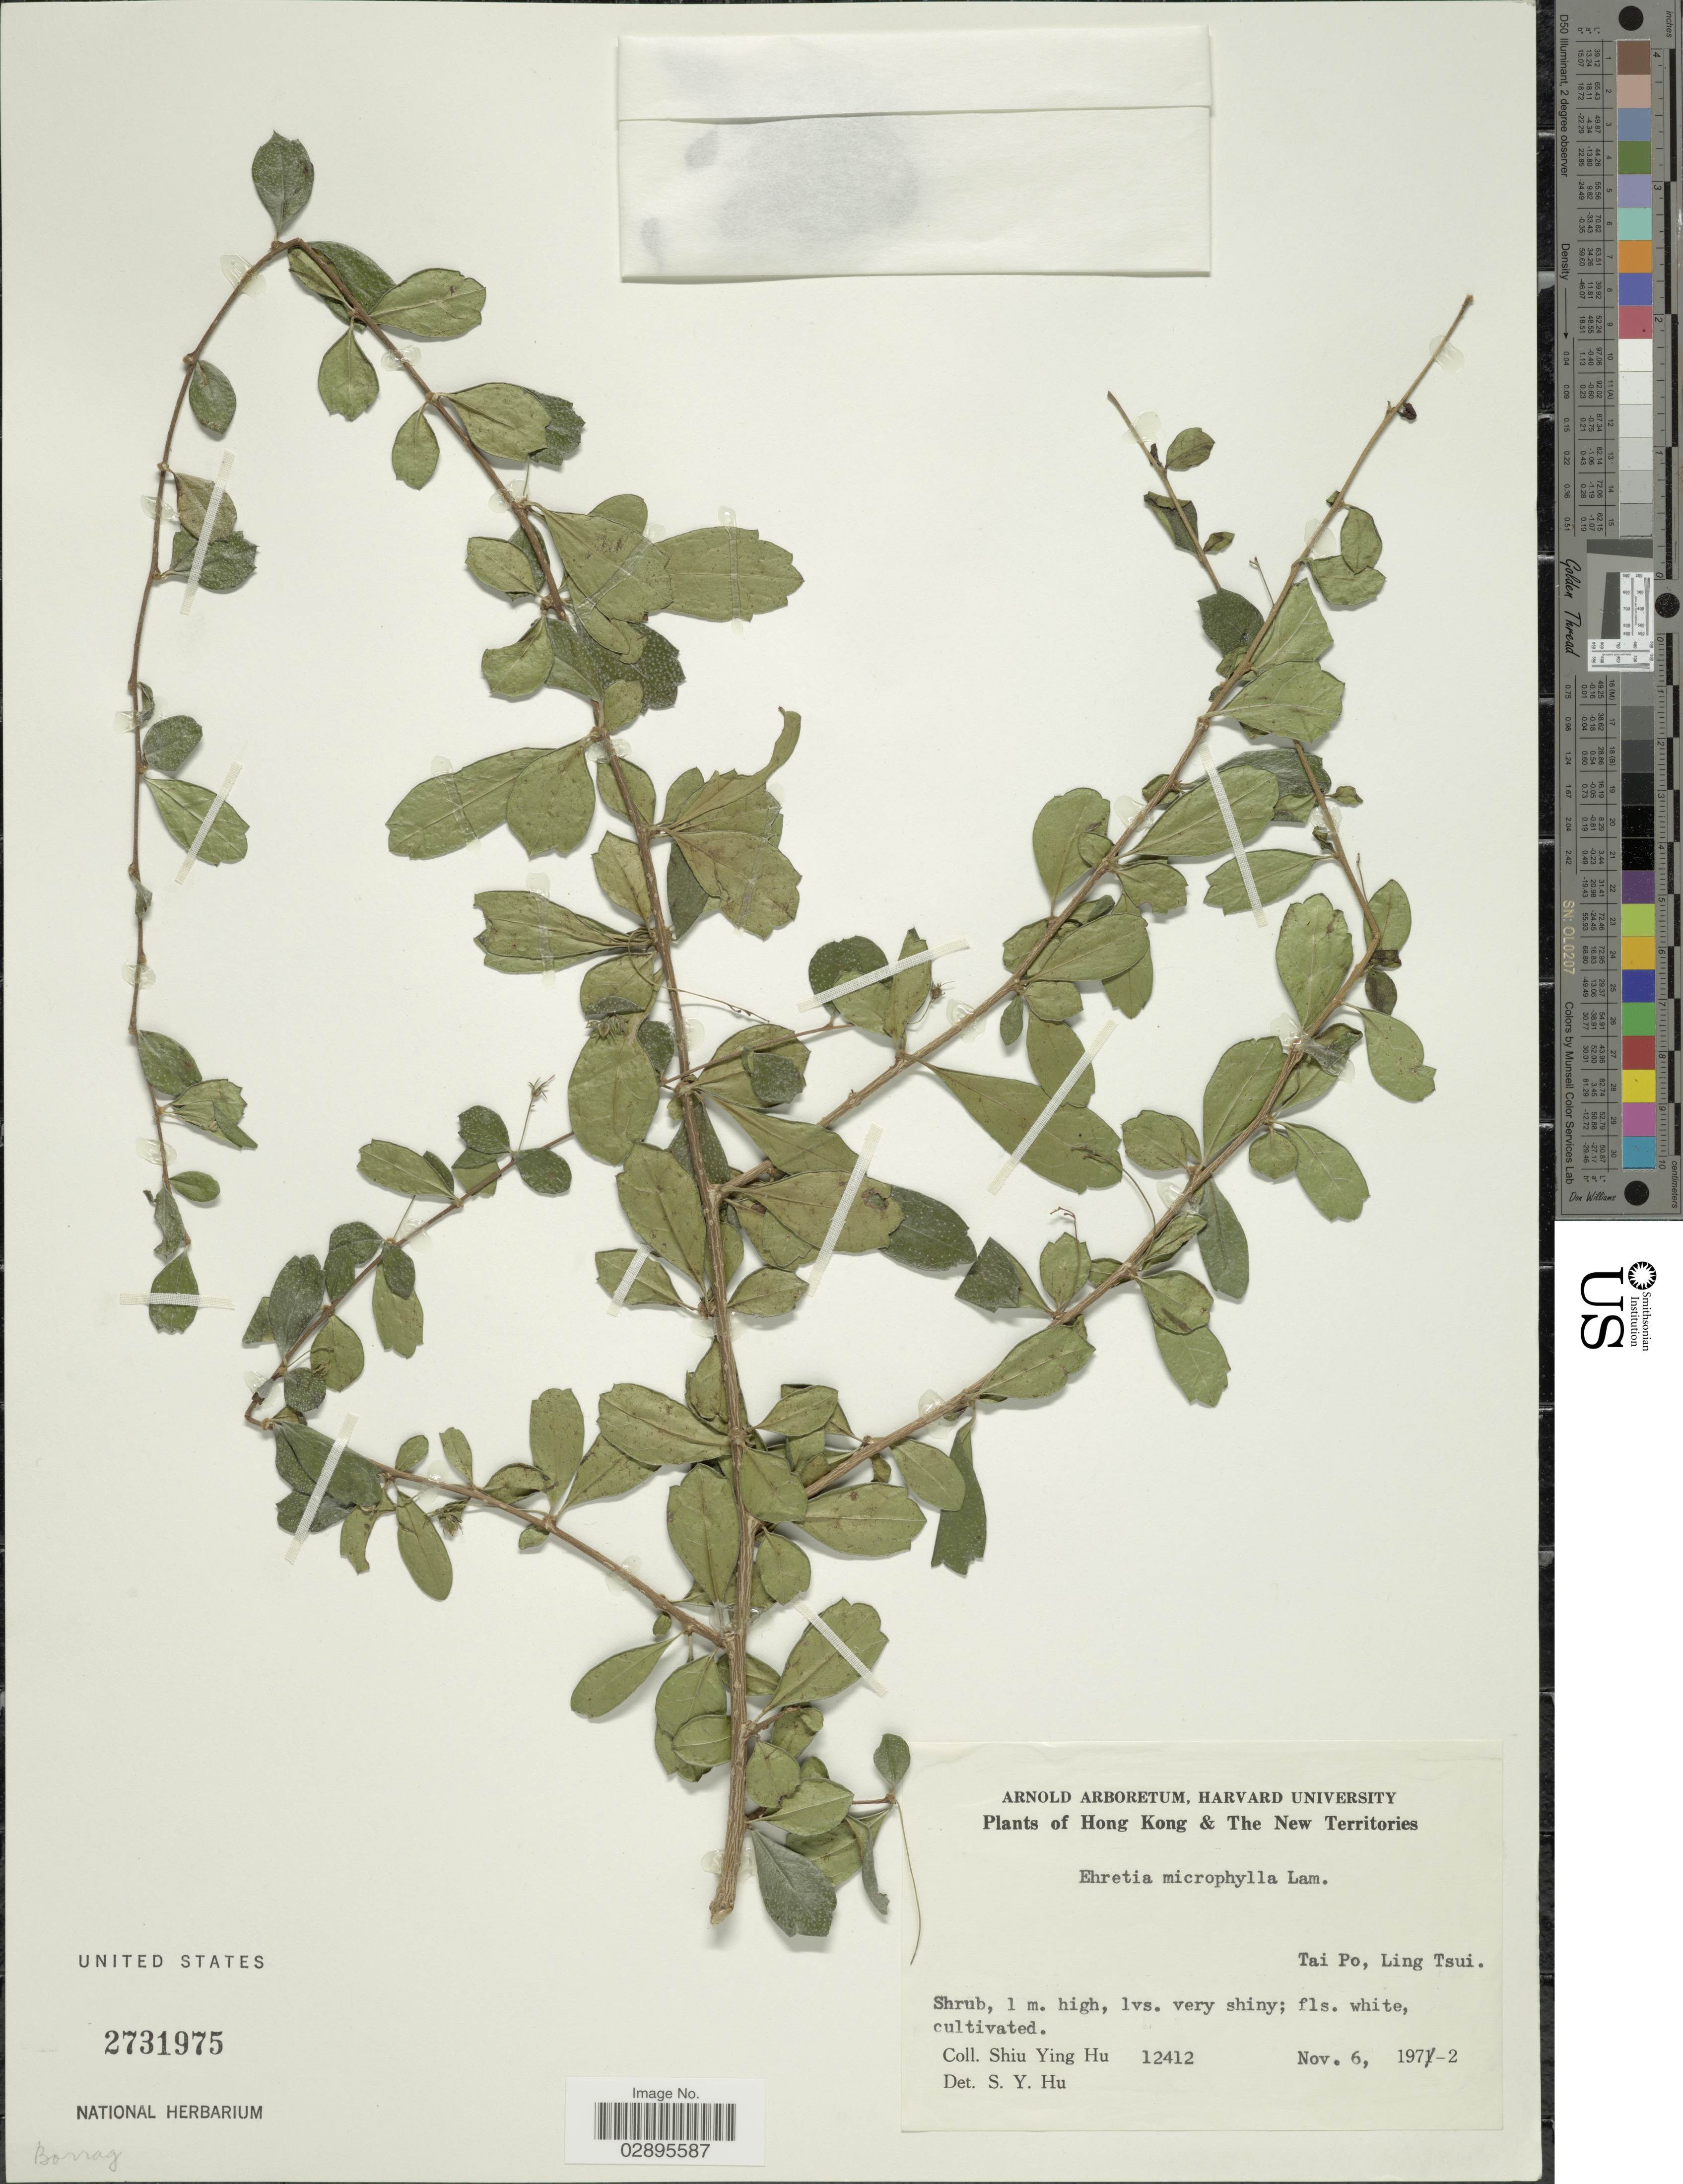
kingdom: Plantae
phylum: Tracheophyta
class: Magnoliopsida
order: Boraginales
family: Ehretiaceae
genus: Ehretia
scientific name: Ehretia microphylla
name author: Lam.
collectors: S. Y. Hu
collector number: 12412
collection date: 1972-11-06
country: China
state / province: Hong Kong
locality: The New Terrutories. Tai Po, Ling Tsui.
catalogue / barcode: US 2731975